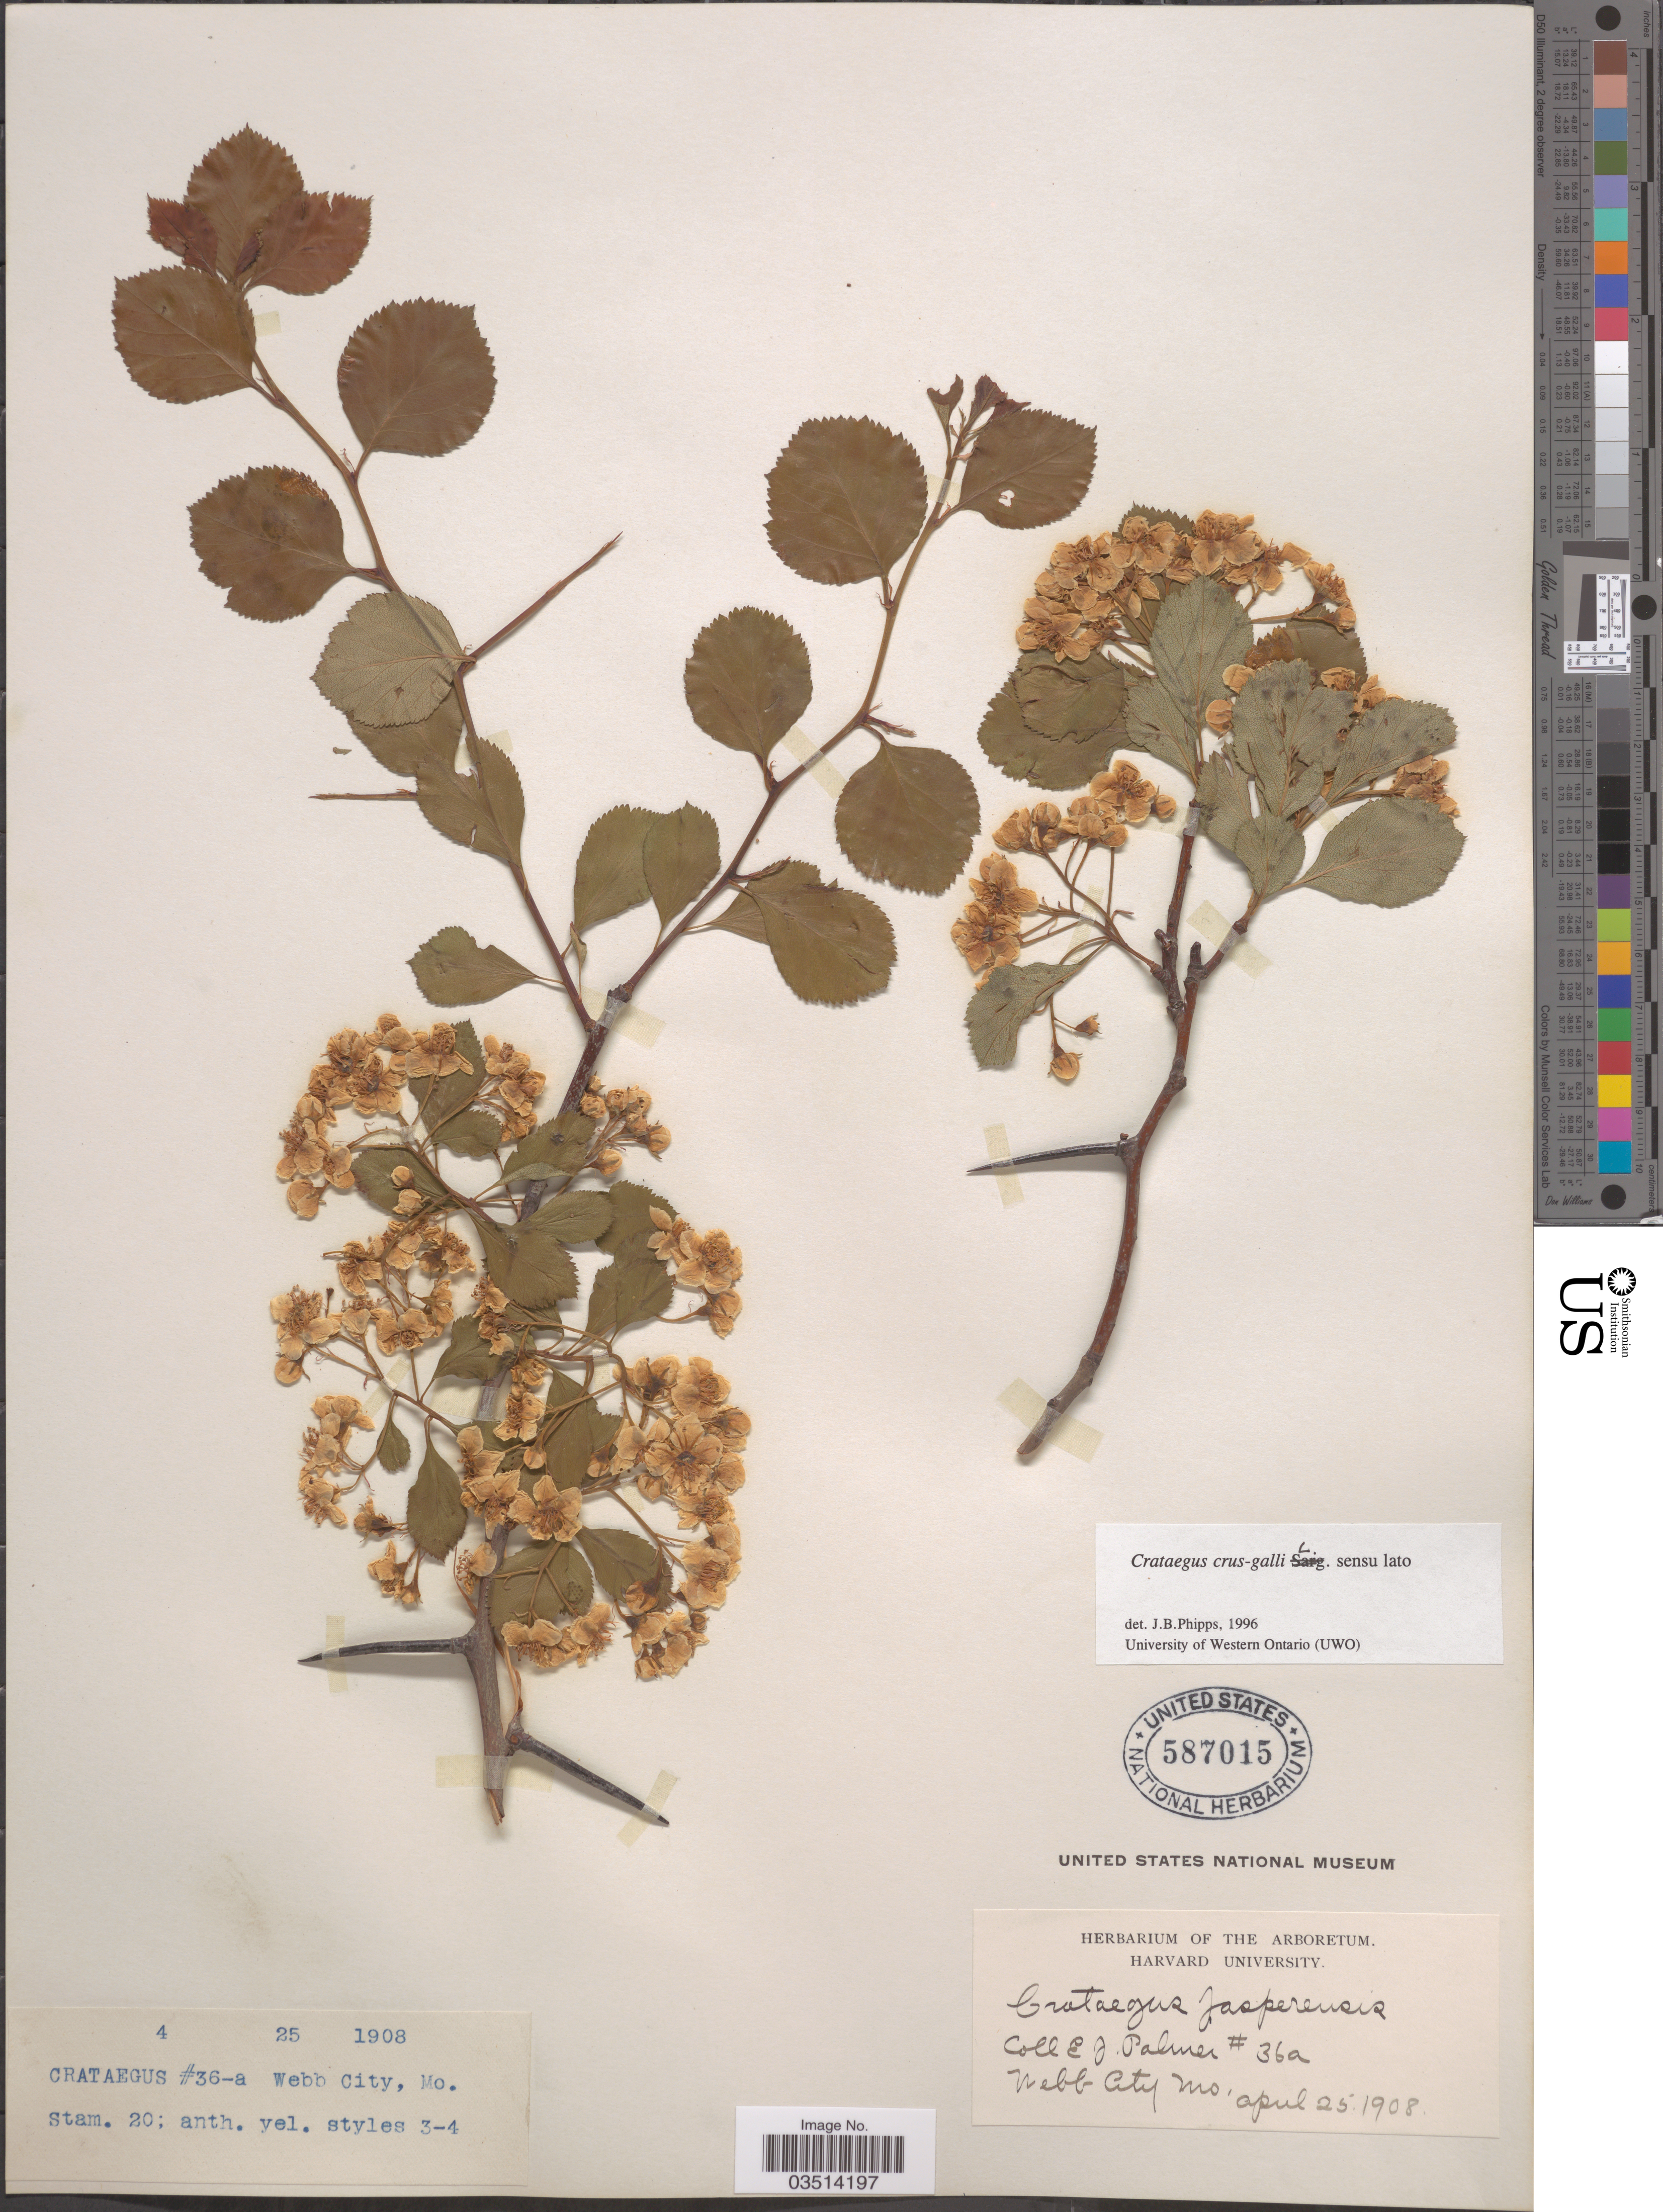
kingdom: Plantae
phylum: Tracheophyta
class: Magnoliopsida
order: Rosales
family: Rosaceae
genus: Crataegus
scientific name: Crataegus crus-galli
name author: L.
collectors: E. J. Palmer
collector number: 36-a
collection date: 1908-04-25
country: United States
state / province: Missouri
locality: Webb City.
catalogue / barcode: US 587015